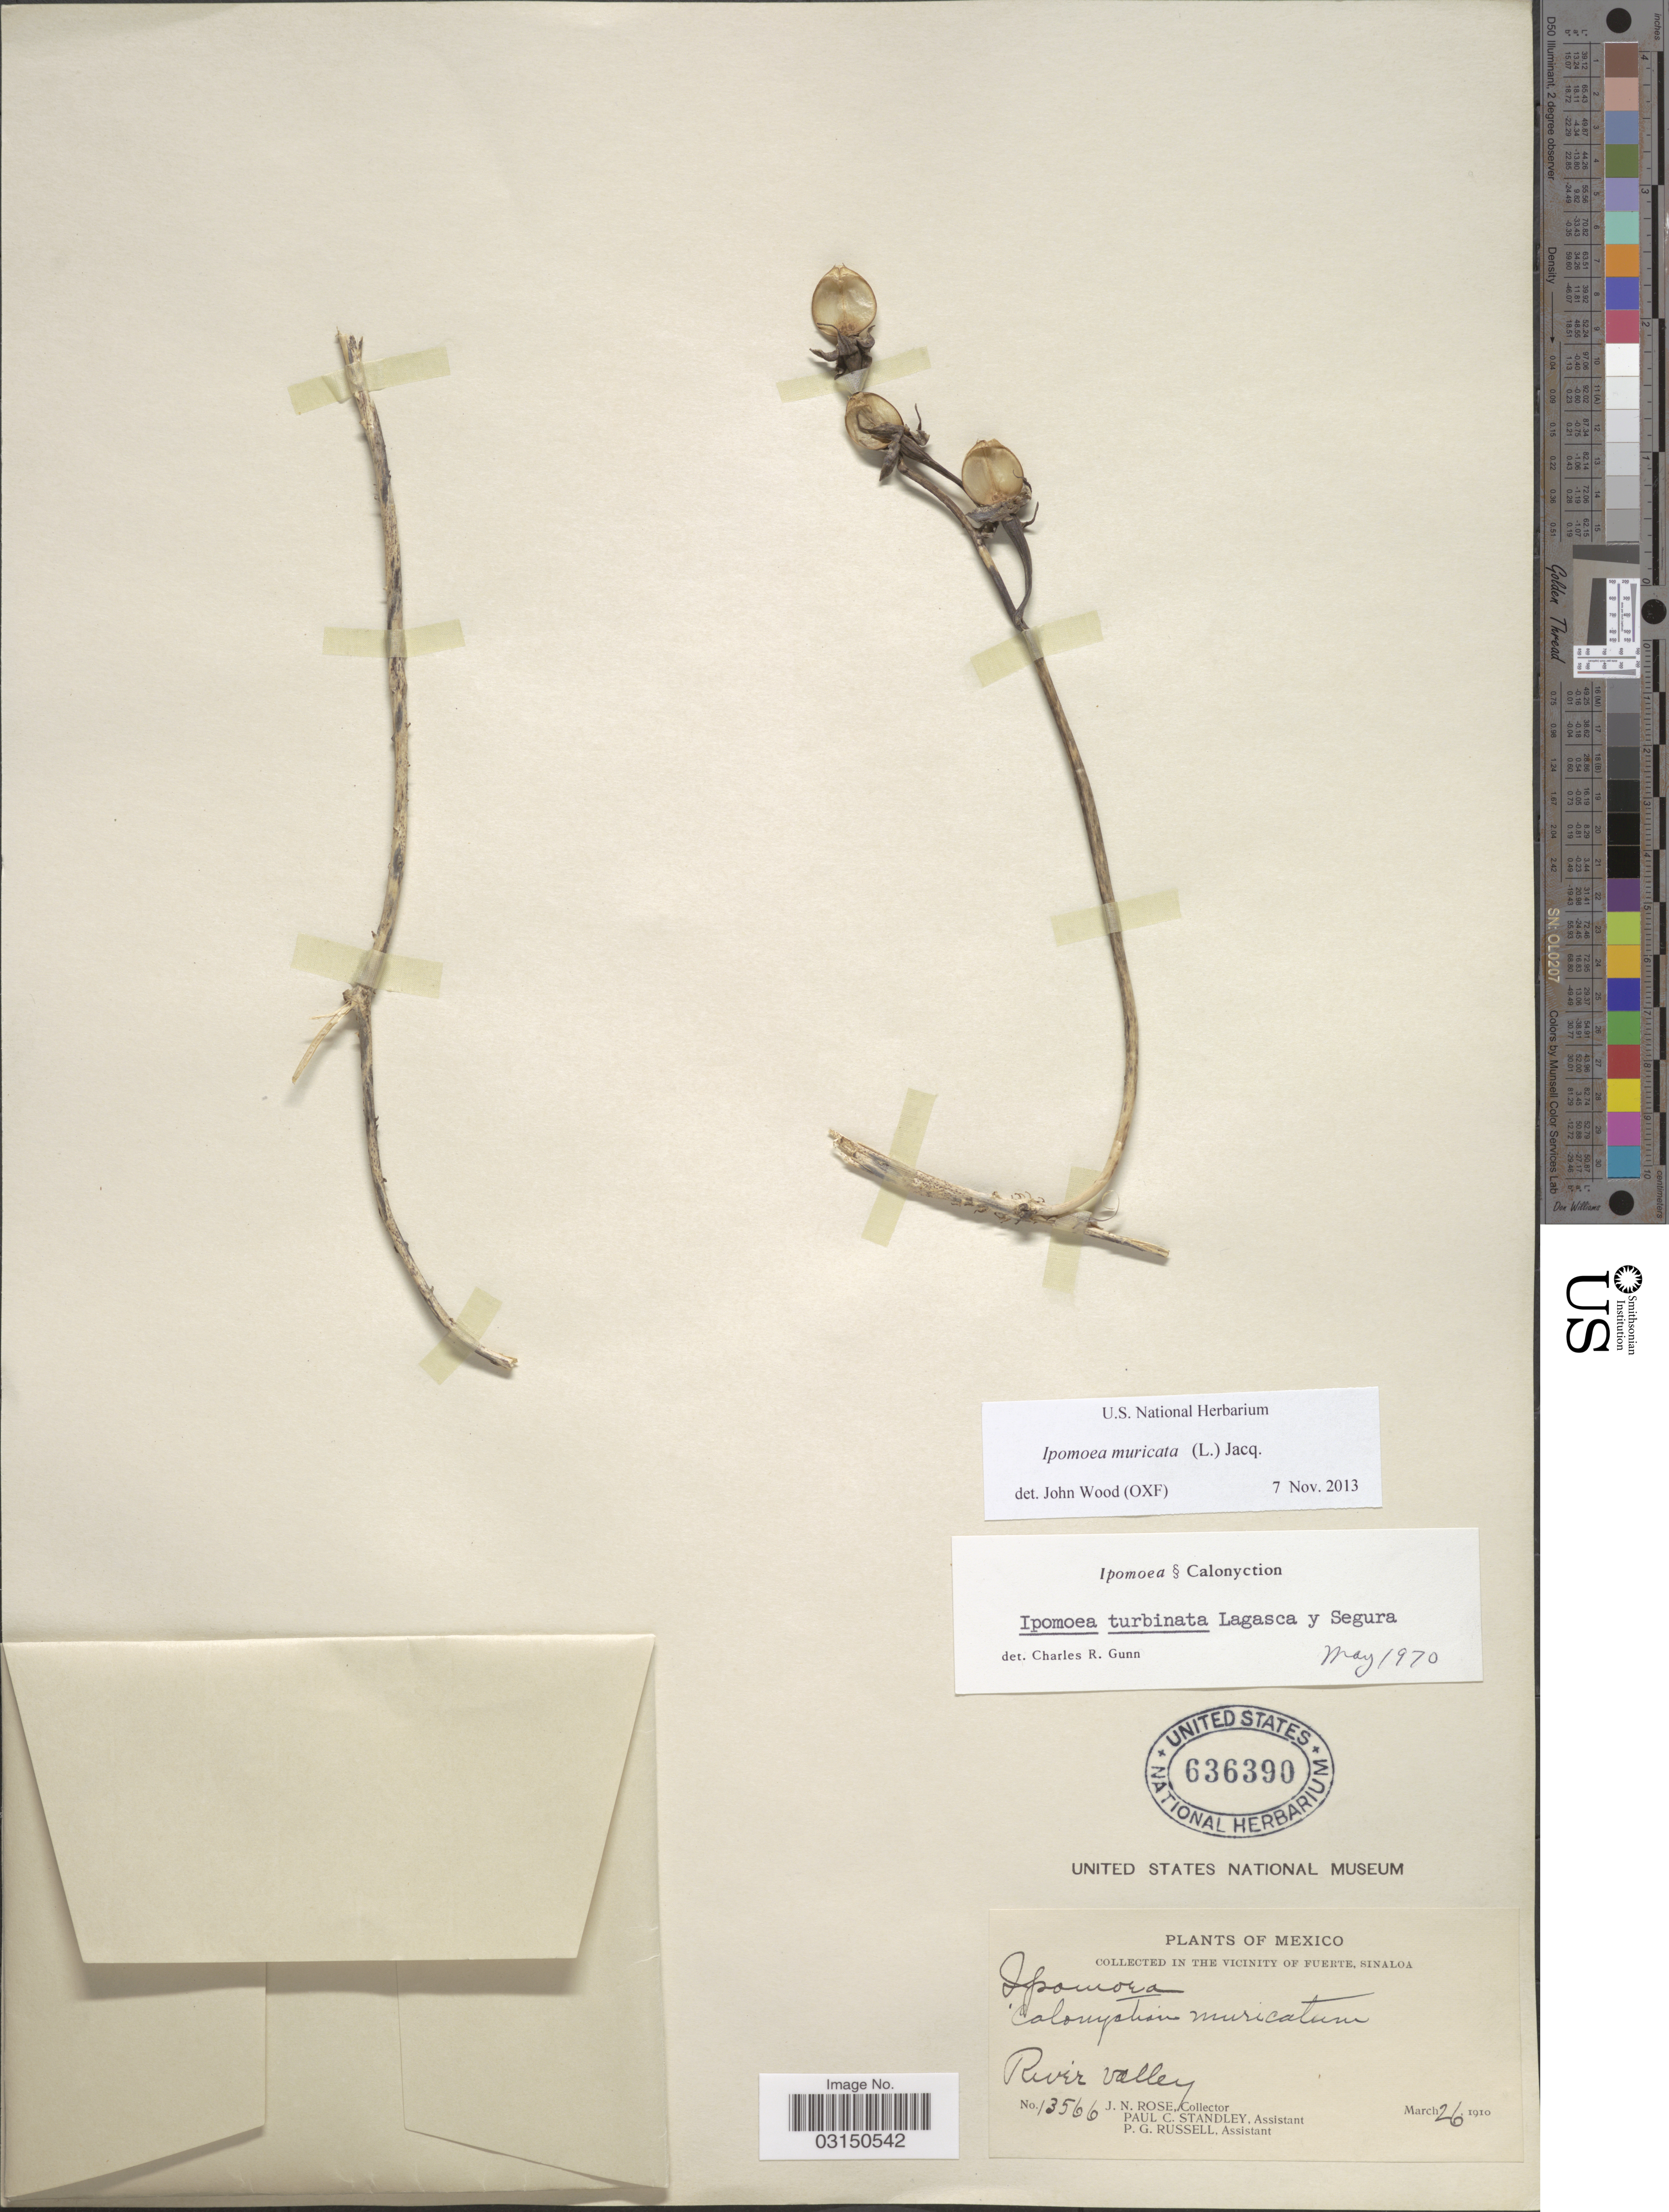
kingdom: Plantae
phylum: Tracheophyta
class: Magnoliopsida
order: Solanales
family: Convolvulaceae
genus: Ipomoea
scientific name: Ipomoea muricata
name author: (L.) Jacq.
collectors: J. N. Rose, P. C. Standley & P. G. Russell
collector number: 13566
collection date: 1910-03-26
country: Mexico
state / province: Sinaloa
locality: In the Vicinity of Fuerte. River valley.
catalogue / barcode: US 636390